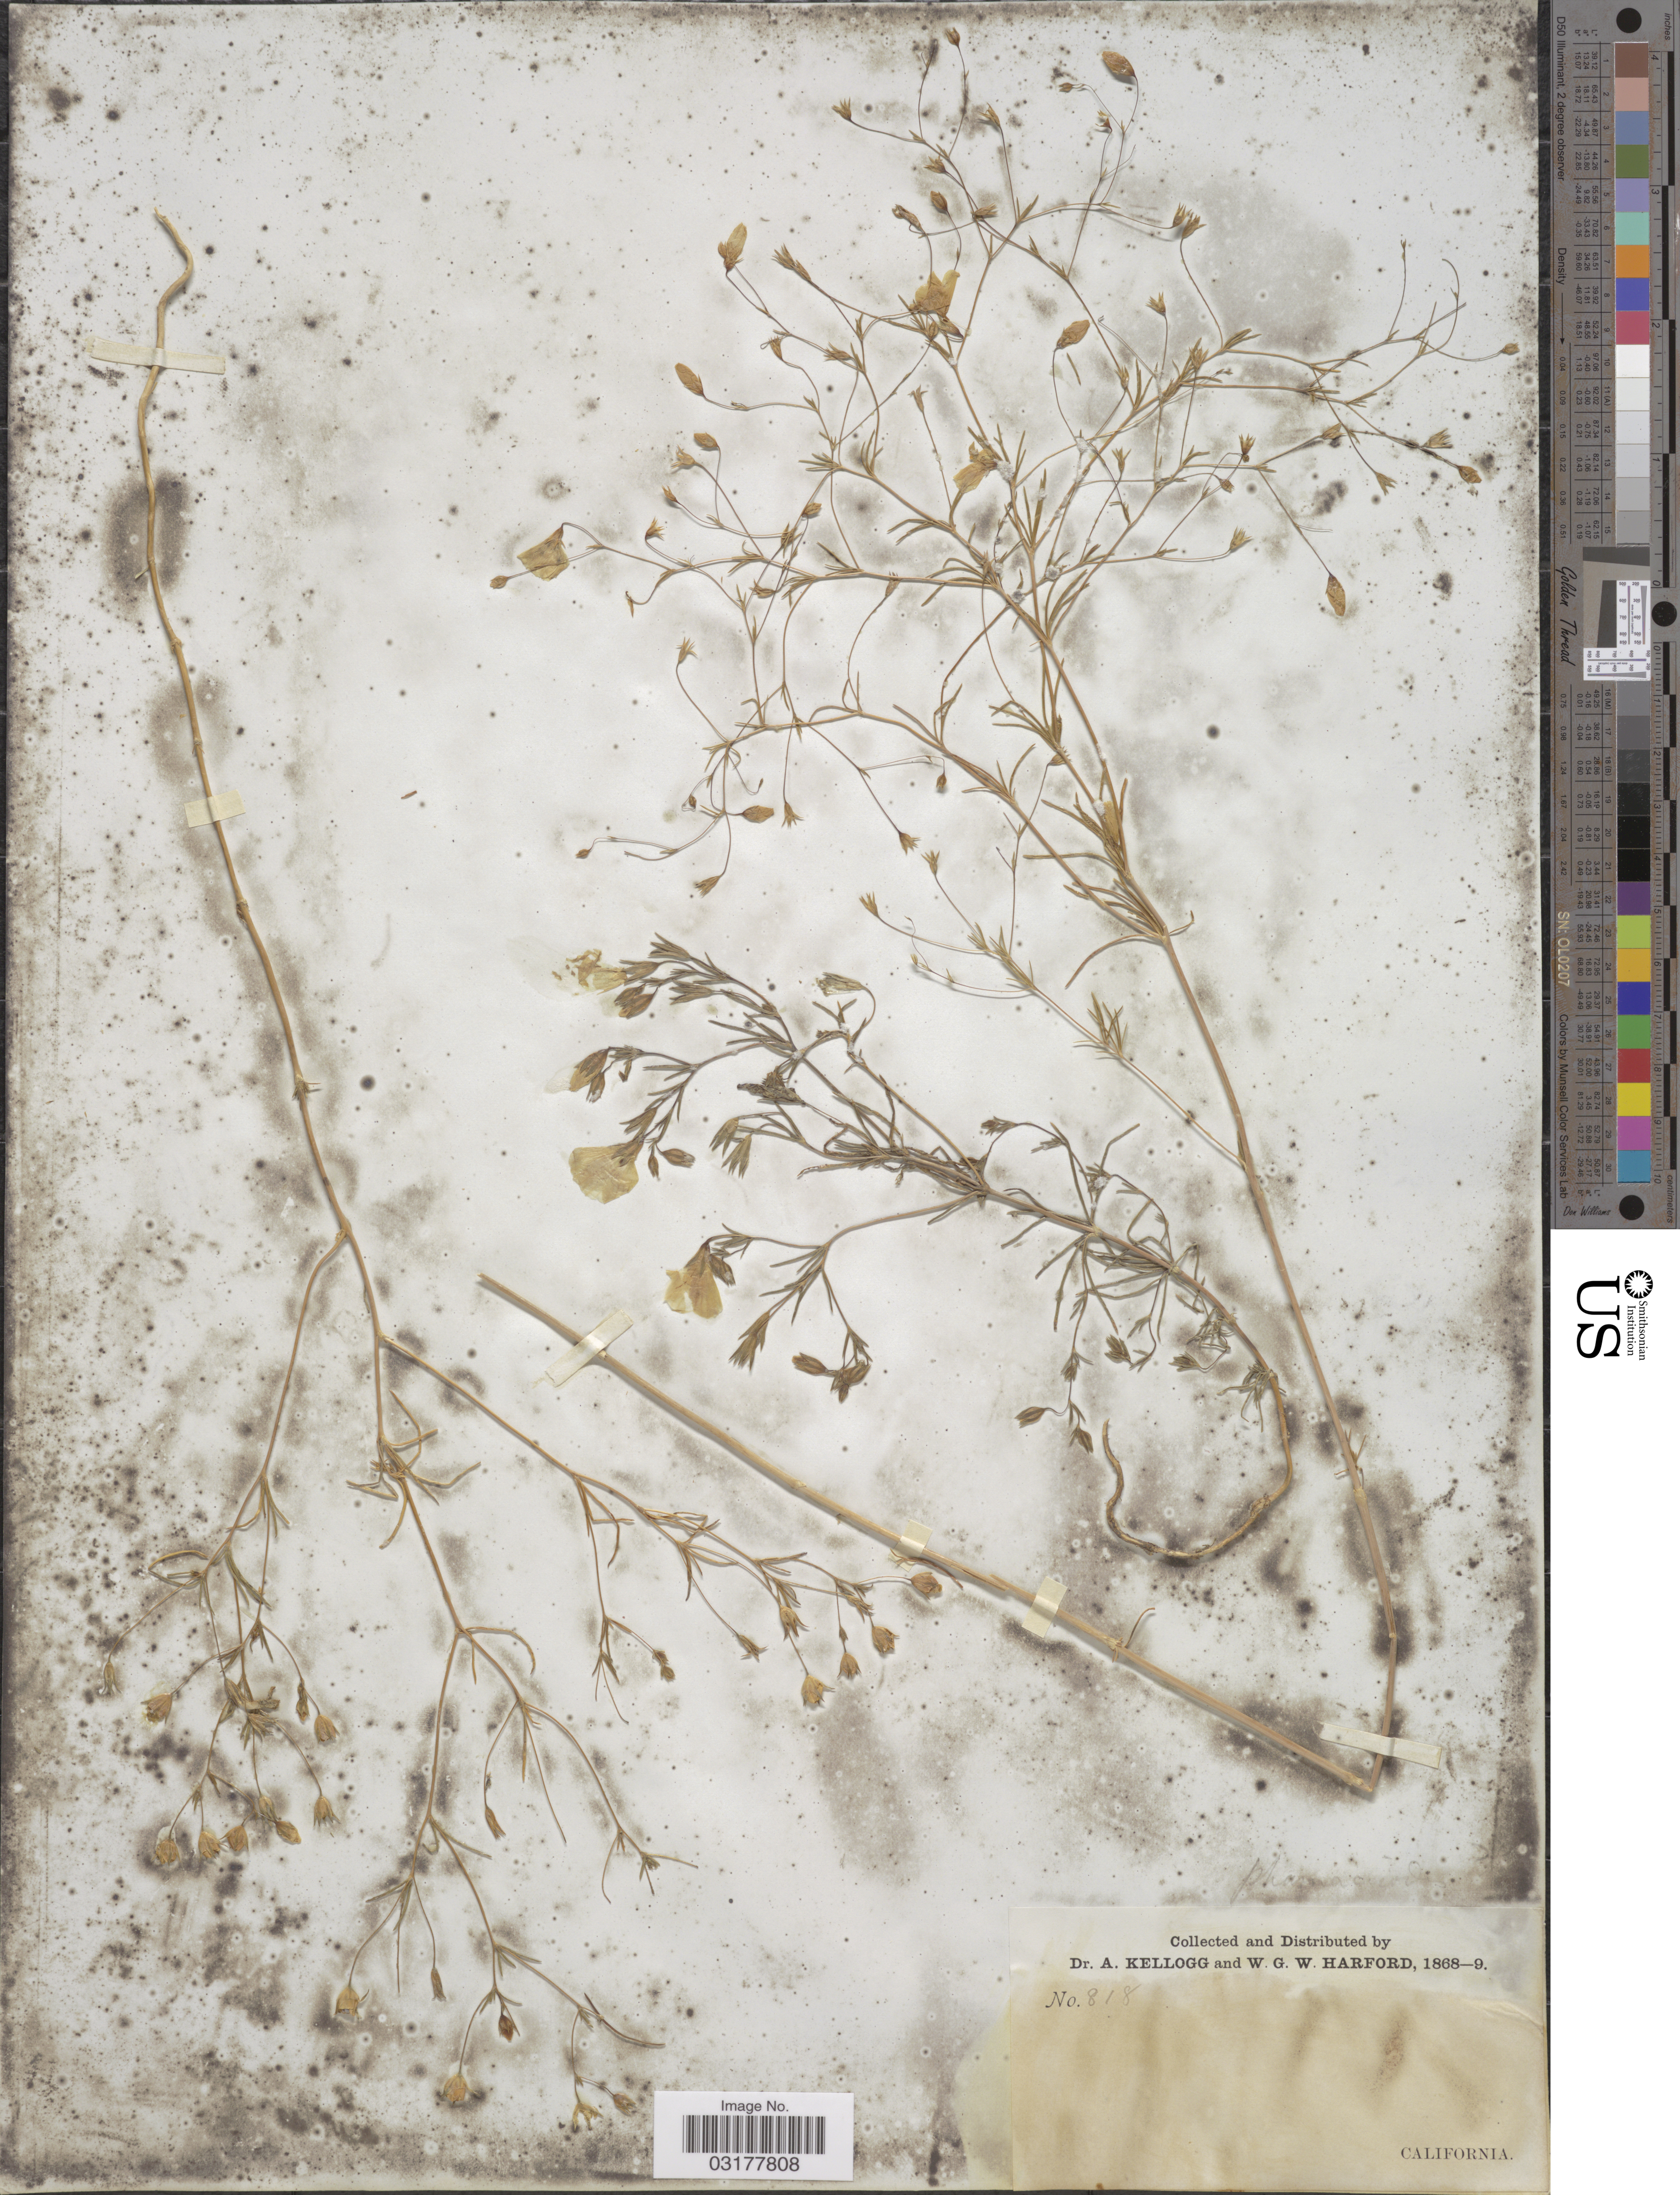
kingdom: Plantae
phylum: Tracheophyta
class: Magnoliopsida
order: Ericales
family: Polemoniaceae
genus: Leptosiphon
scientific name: Leptosiphon liniflorus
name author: (Benth.) J.M. Porter & L.A. Johnson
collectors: A. Kellogg & W. G. W. Harford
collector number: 818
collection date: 1868/1869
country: United States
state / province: California